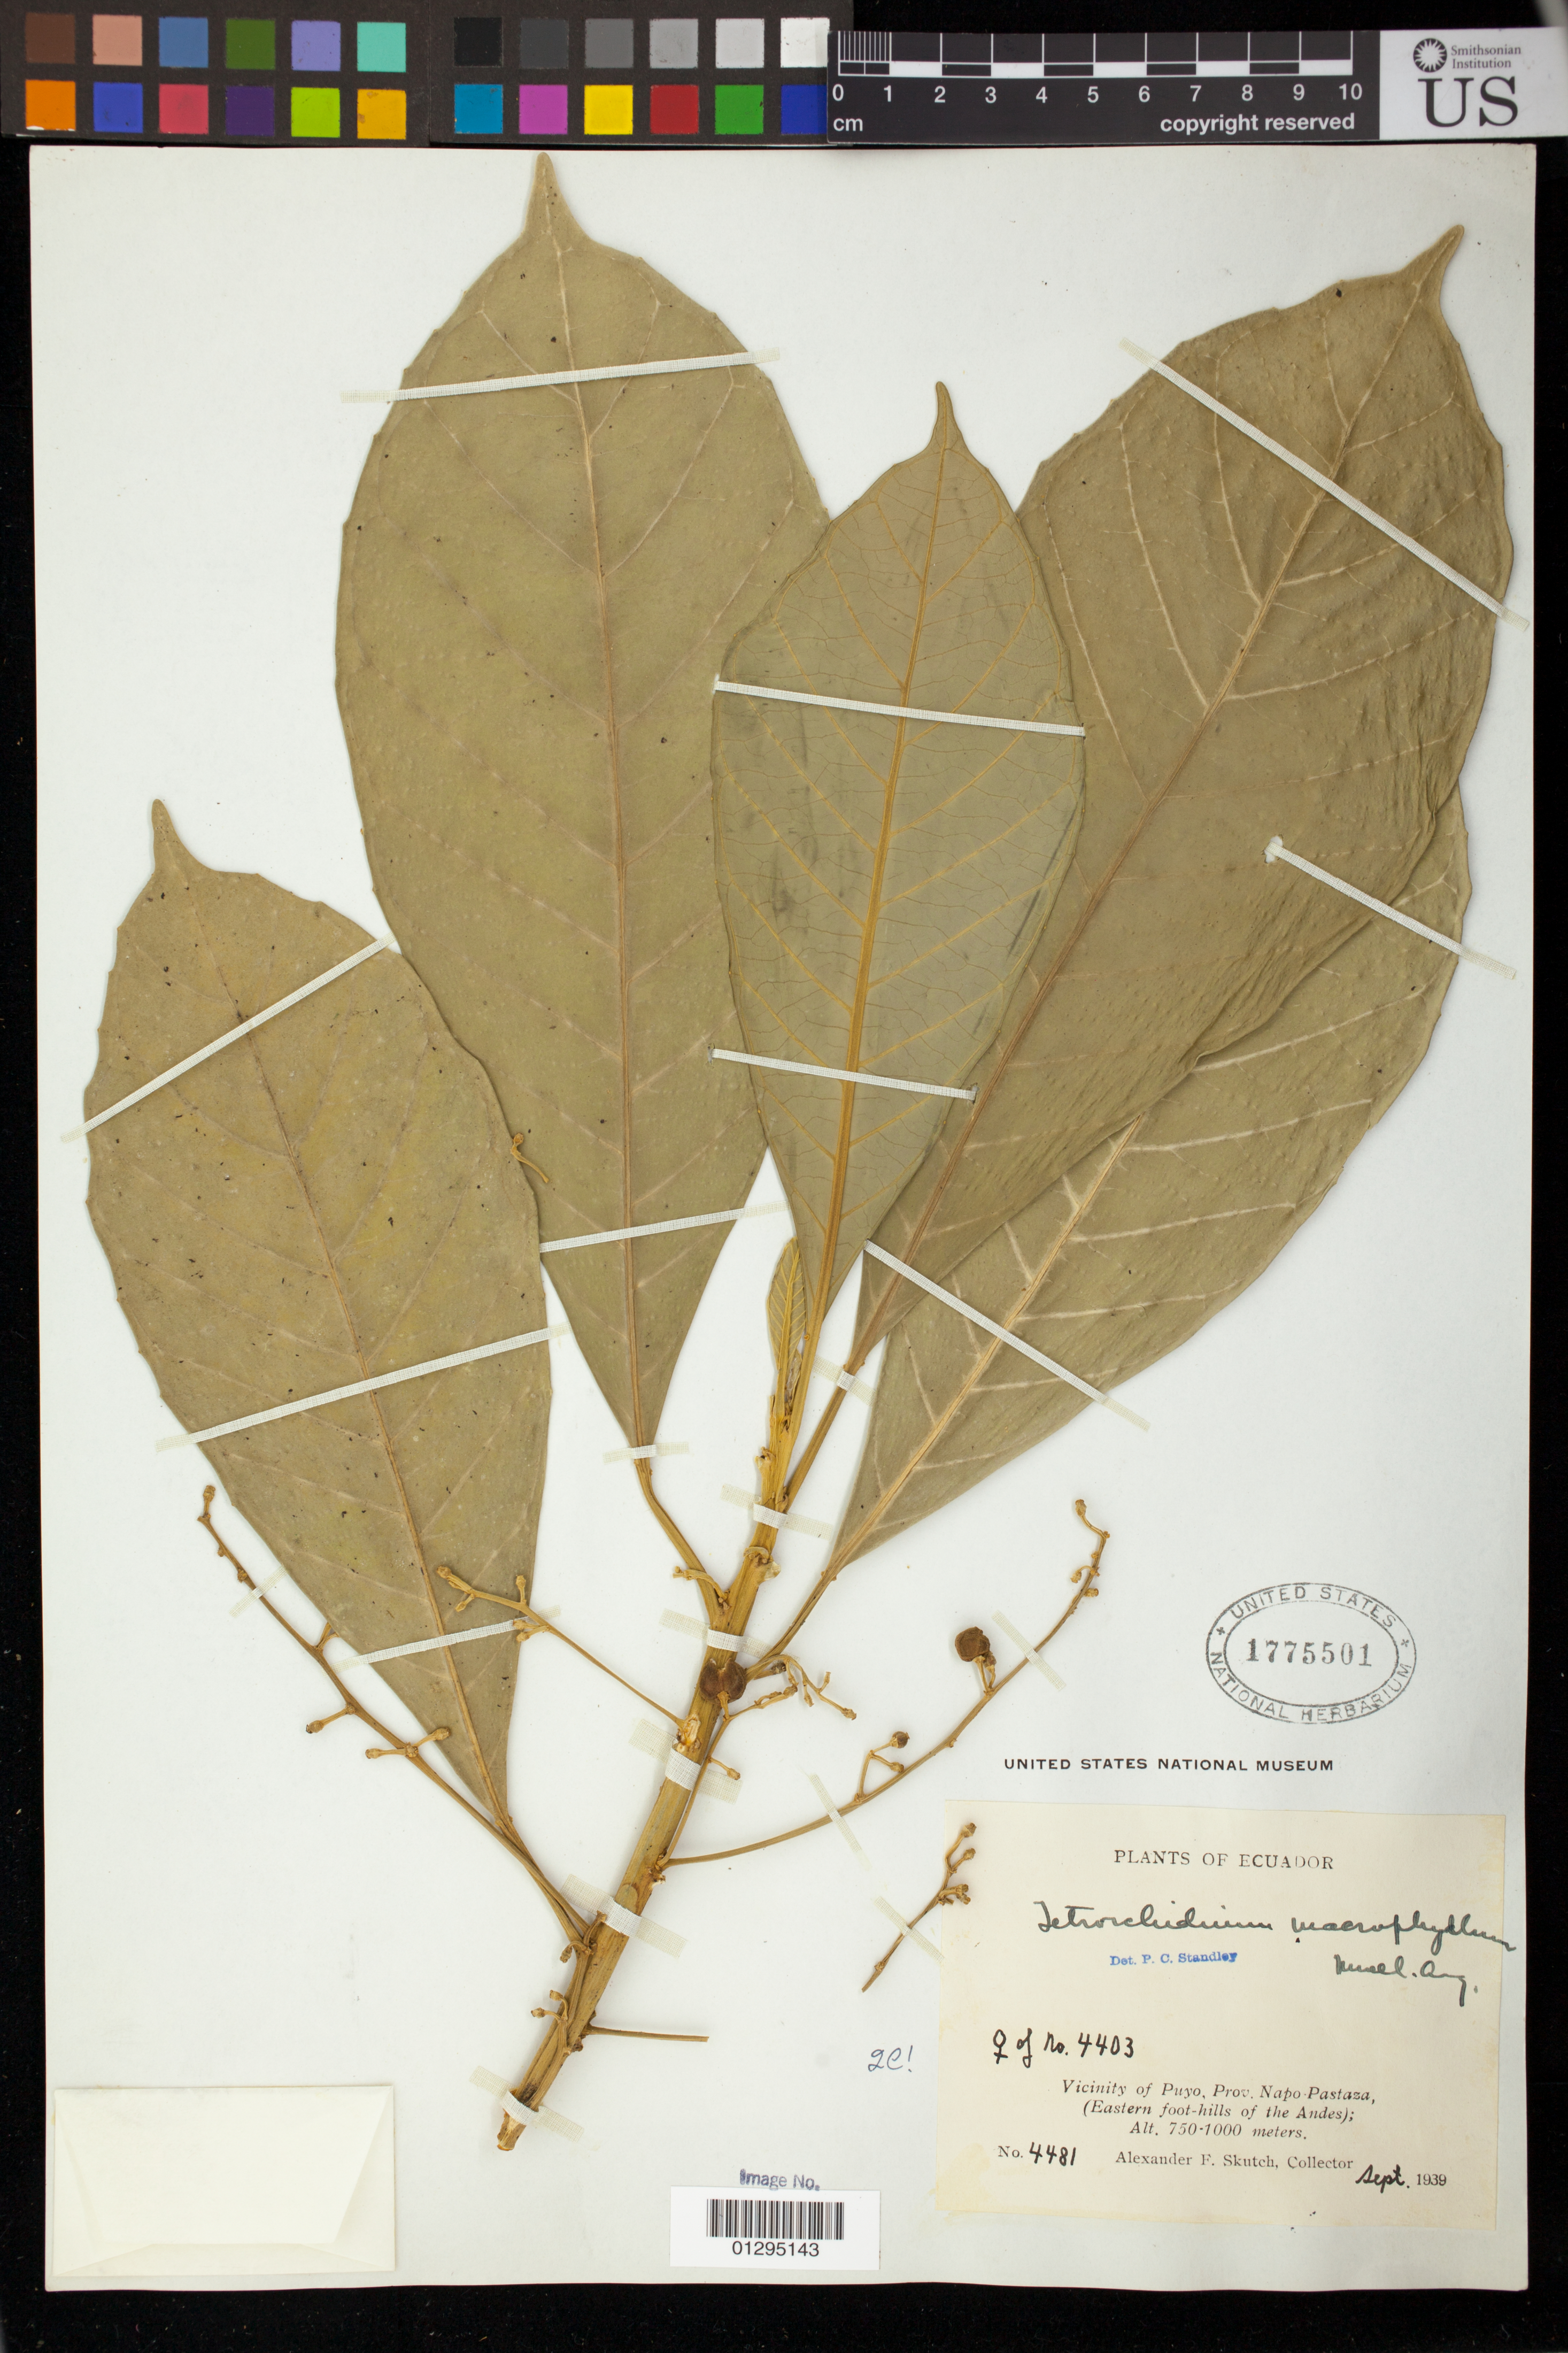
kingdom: Plantae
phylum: Tracheophyta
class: Magnoliopsida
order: Malpighiales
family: Euphorbiaceae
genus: Tetrorchidium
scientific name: Tetrorchidium macrophyllum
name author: Müll. Arg.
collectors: A. F. Skutch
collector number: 4481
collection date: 1939-09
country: Ecuador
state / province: Pastaza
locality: Vicinity of Puyo, Eastern foot-hills of the Andes.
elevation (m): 750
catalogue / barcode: US 175501